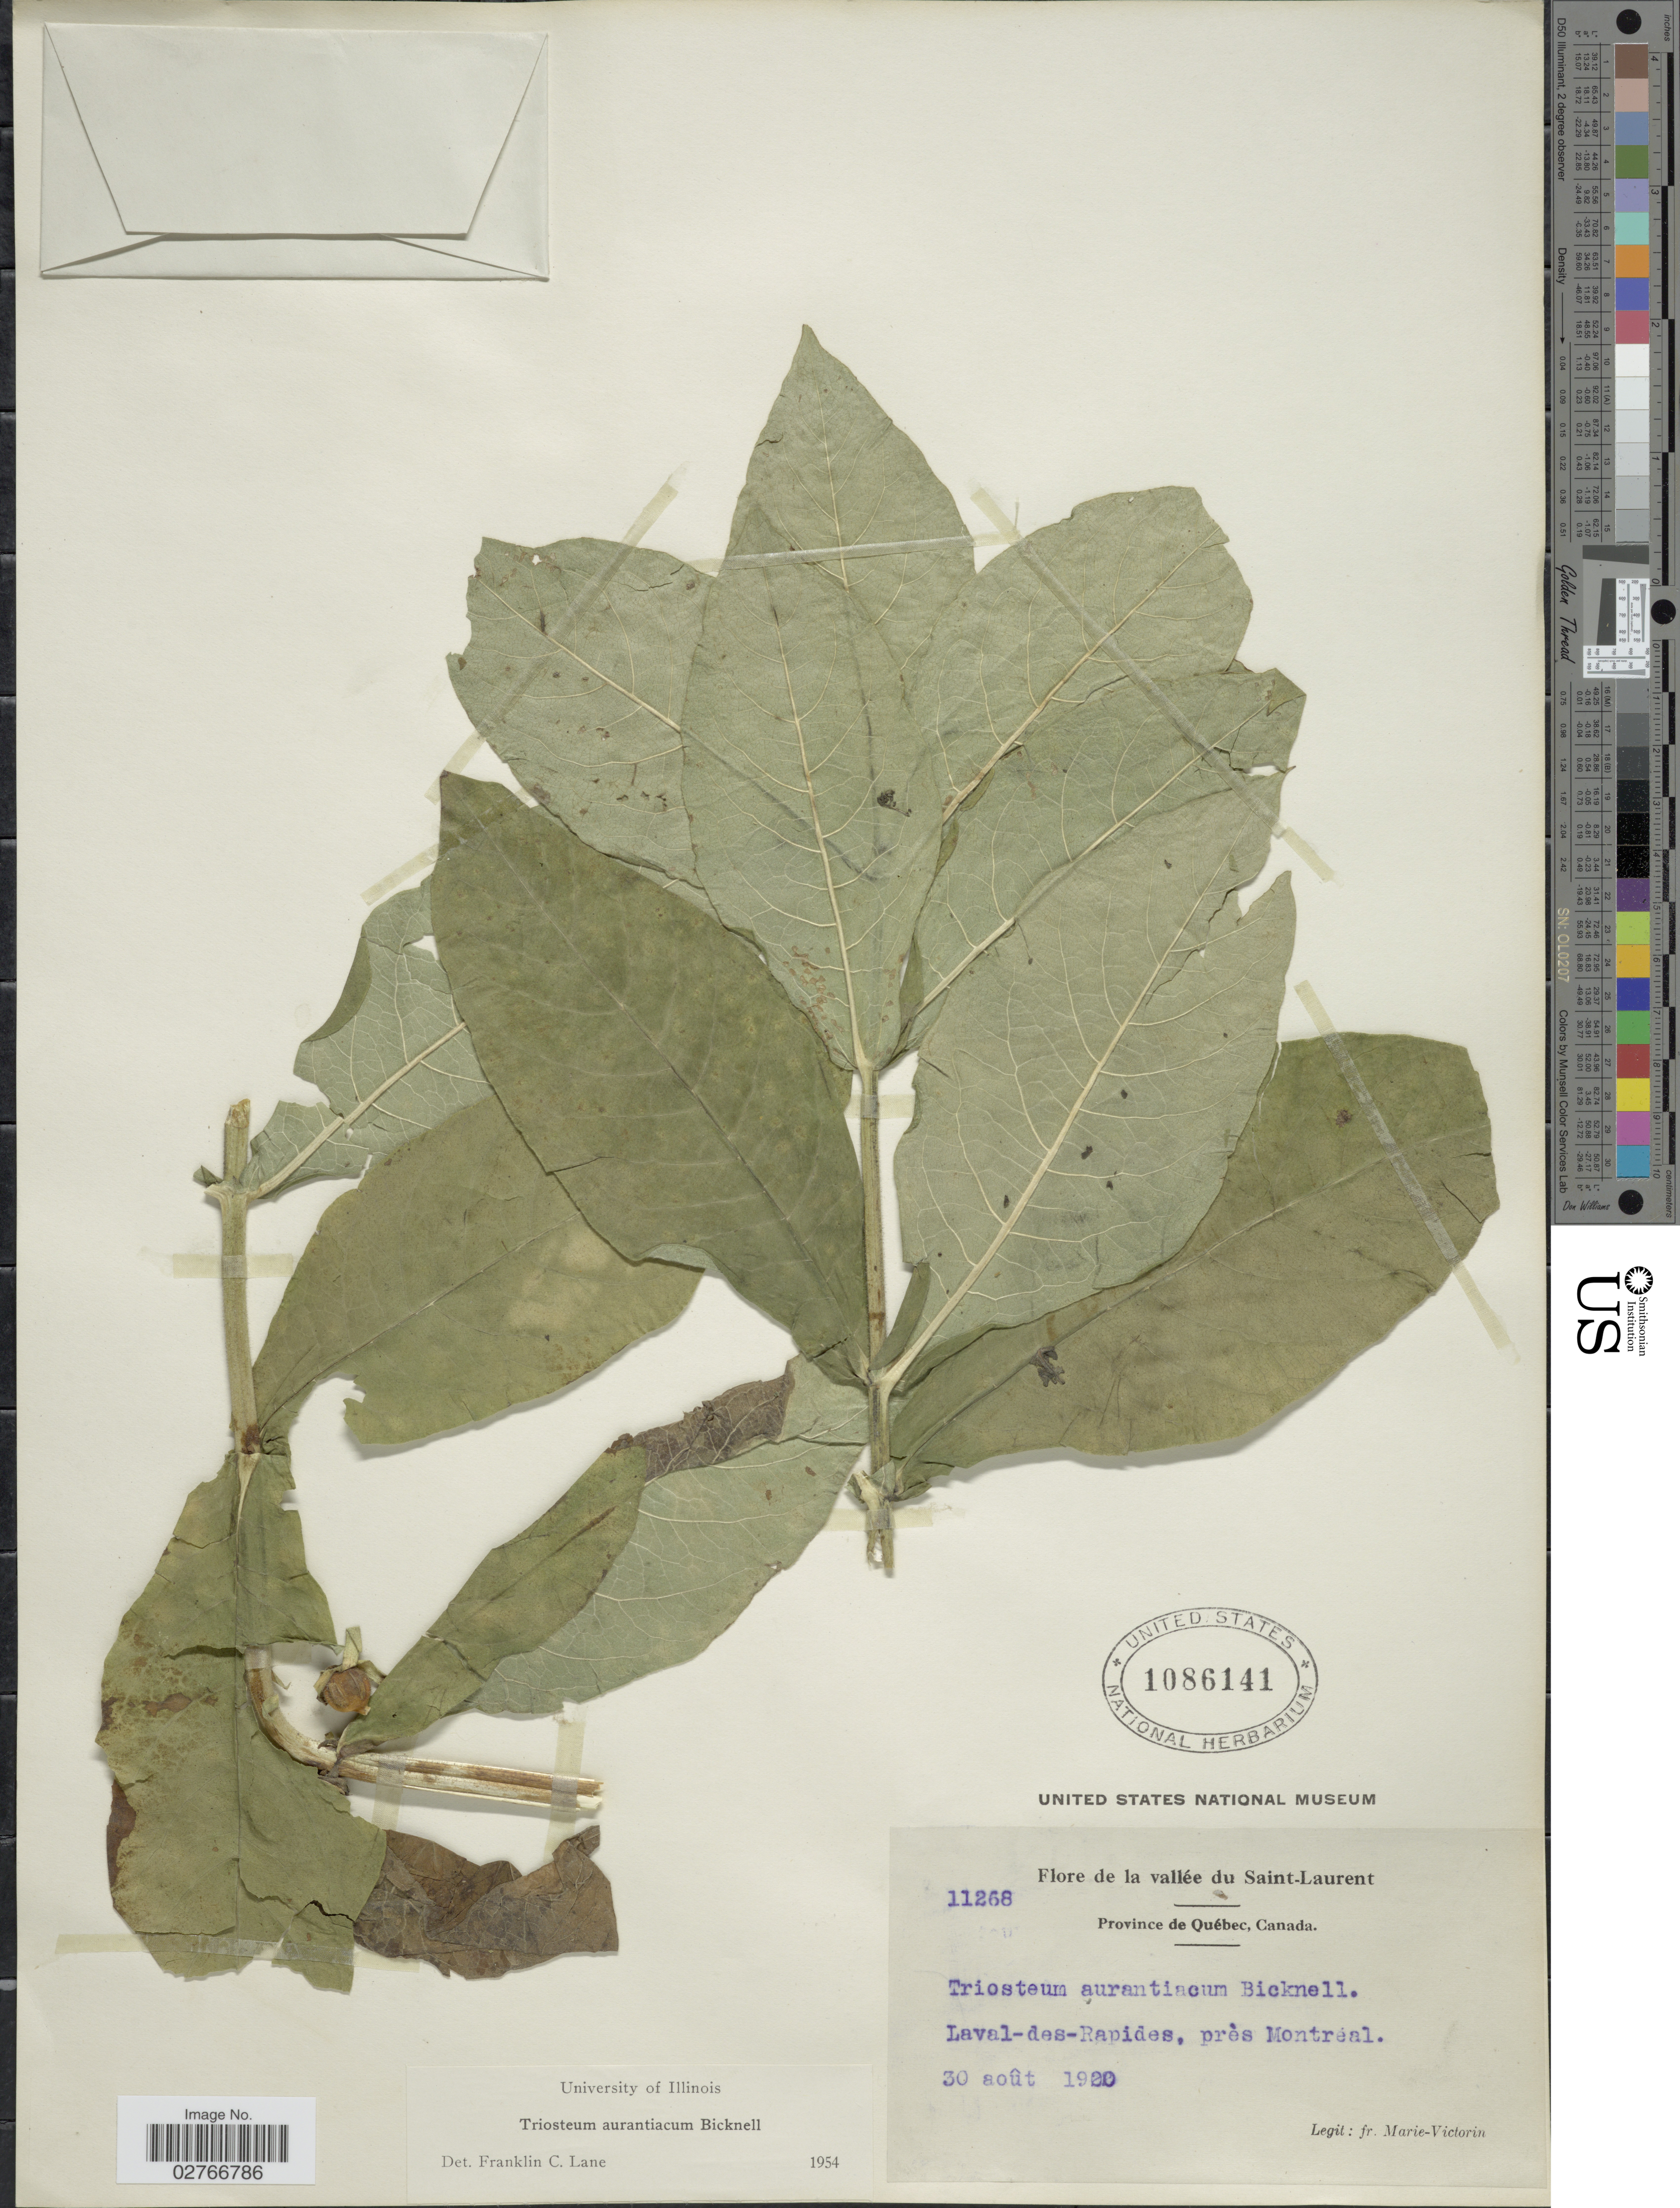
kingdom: Plantae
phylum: Tracheophyta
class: Magnoliopsida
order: Dipsacales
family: Caprifoliaceae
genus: Triosteum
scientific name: Triosteum aurantiacum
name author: E.P. Bicknell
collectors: F. Marie-Victorin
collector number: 11268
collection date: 1920-08-30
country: Canada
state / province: Quebec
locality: Vallée du Saint-Laurent. Laval-des-Rapides, près Montreal.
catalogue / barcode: US 1086141